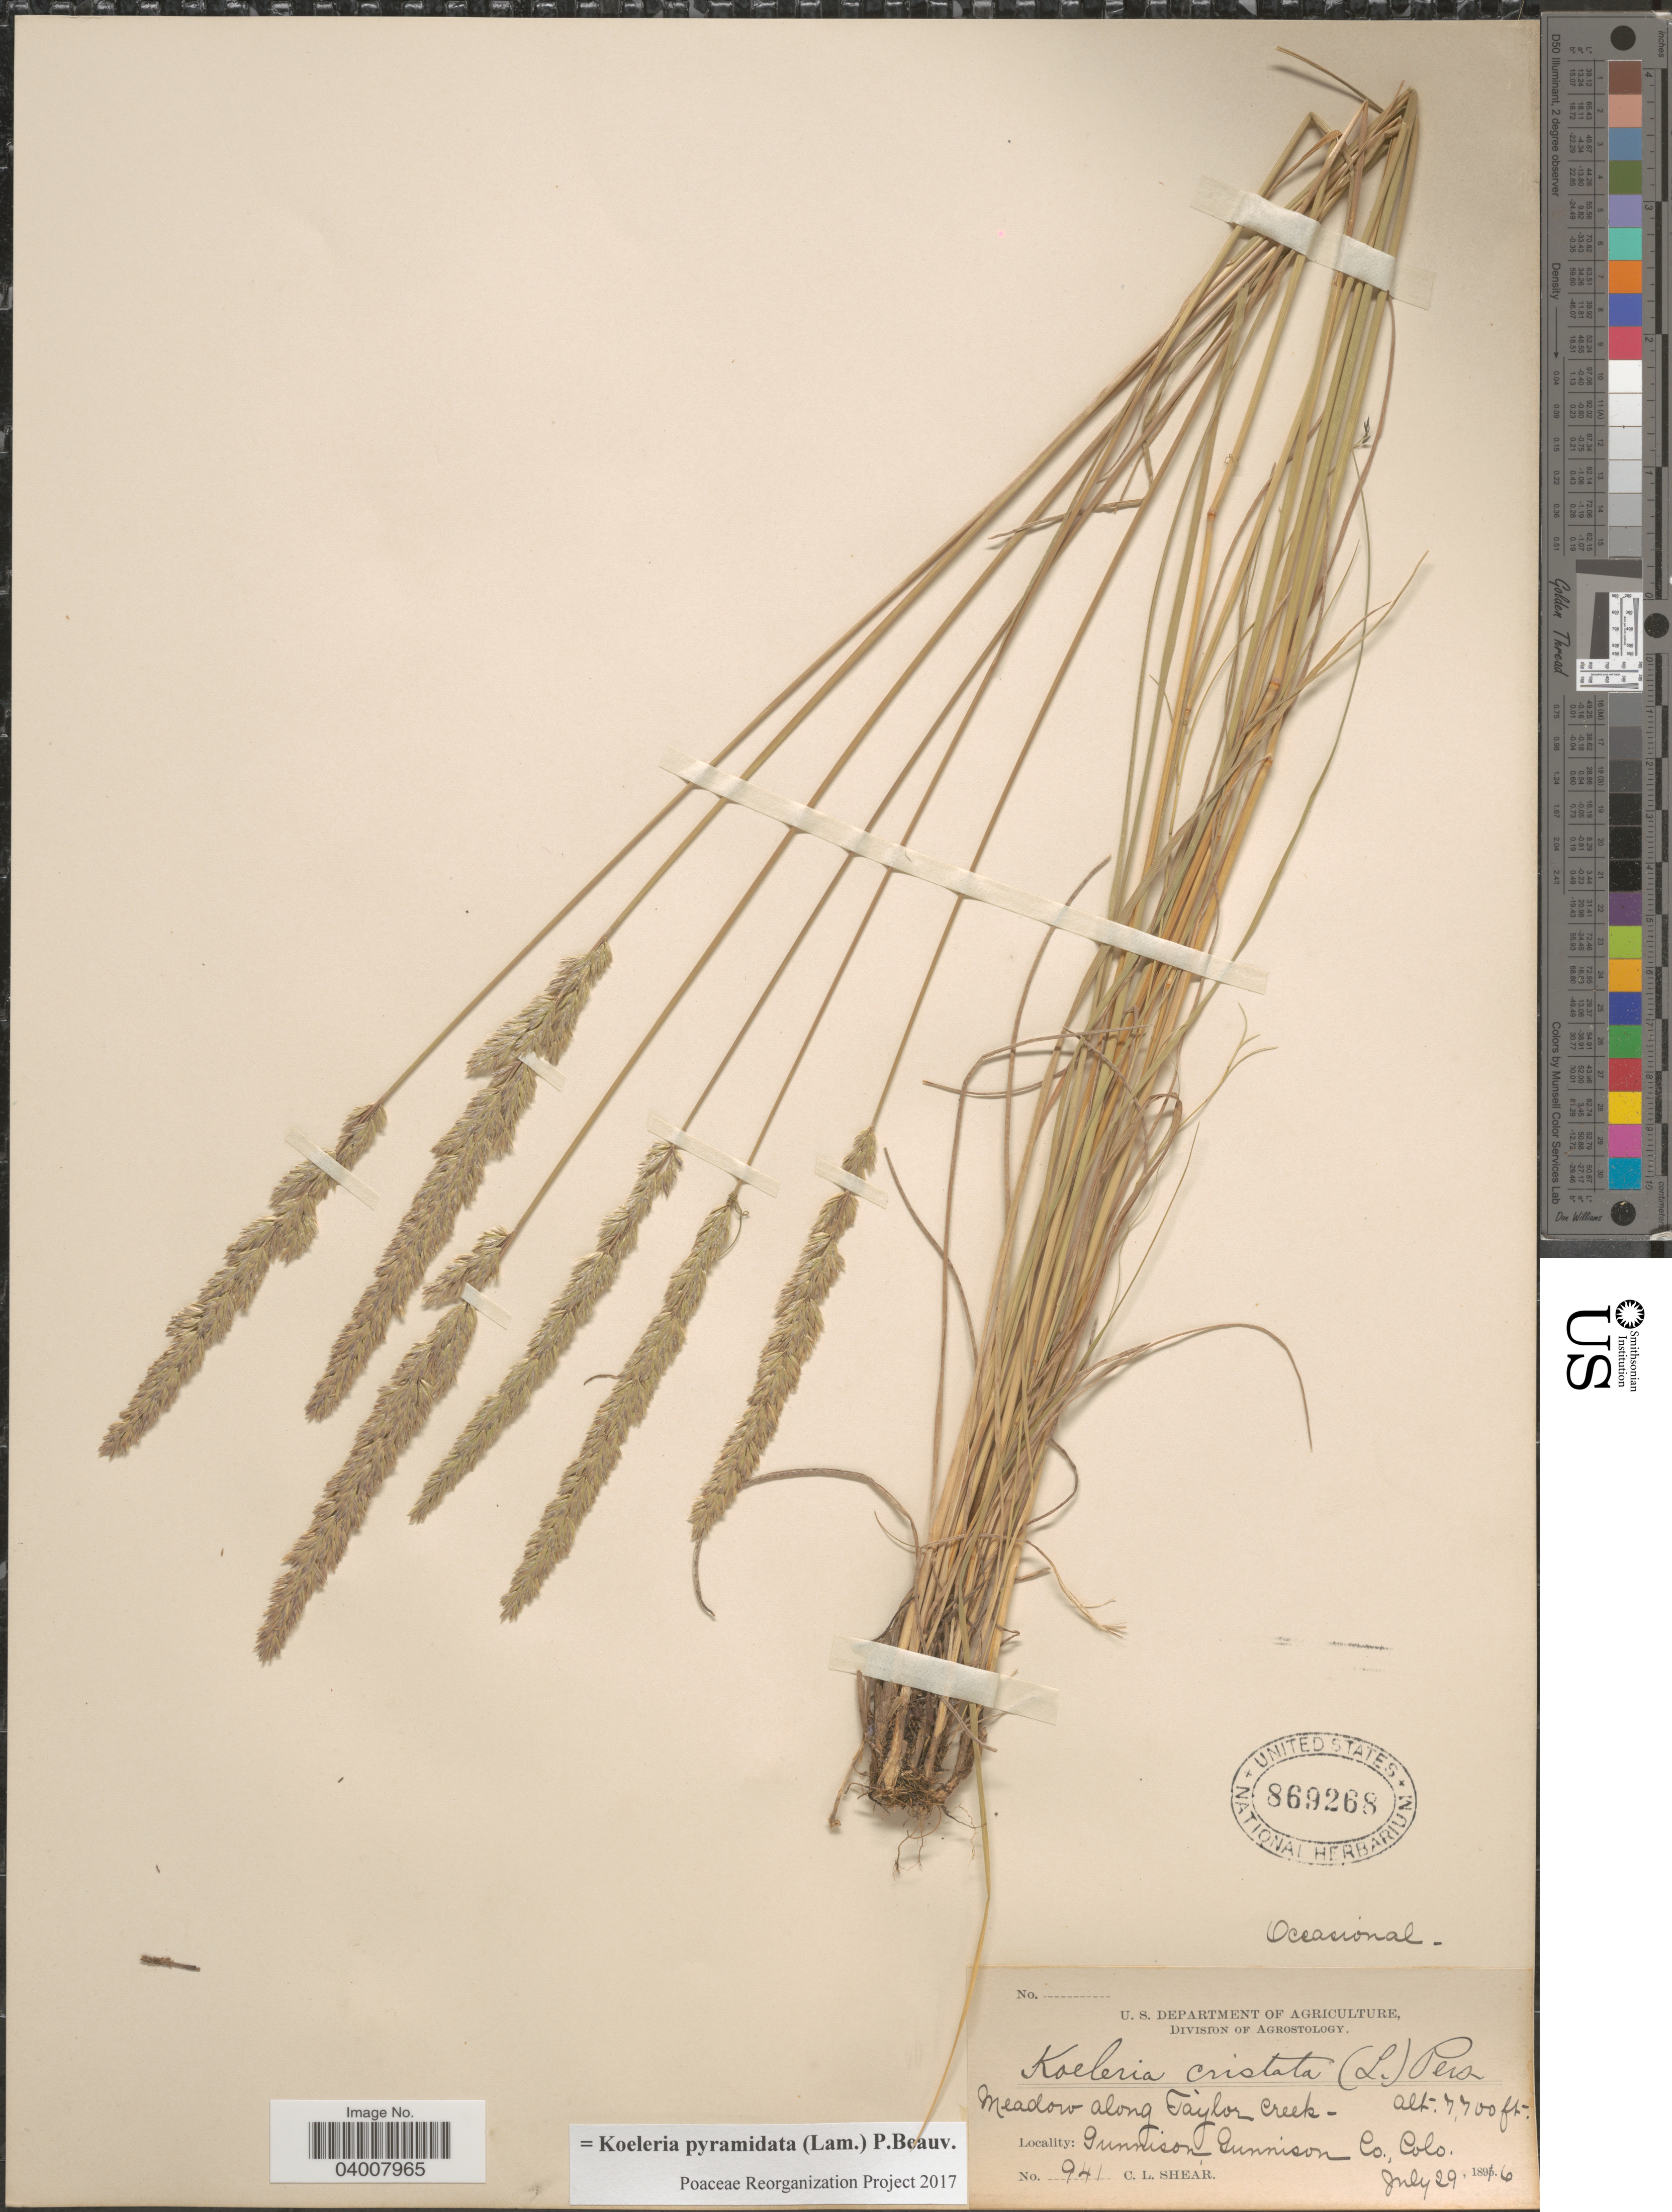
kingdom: Plantae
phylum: Tracheophyta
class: Liliopsida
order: Poales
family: Poaceae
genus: Koeleria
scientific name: Koeleria pyramidata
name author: (Lam.) P. Beauv.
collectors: C. L. Shear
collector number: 941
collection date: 1816-07-29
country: United States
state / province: Colorado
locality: Meadow along Taylor Creek. Gunnison, Gunnison Co.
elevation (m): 2347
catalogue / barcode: US 869268